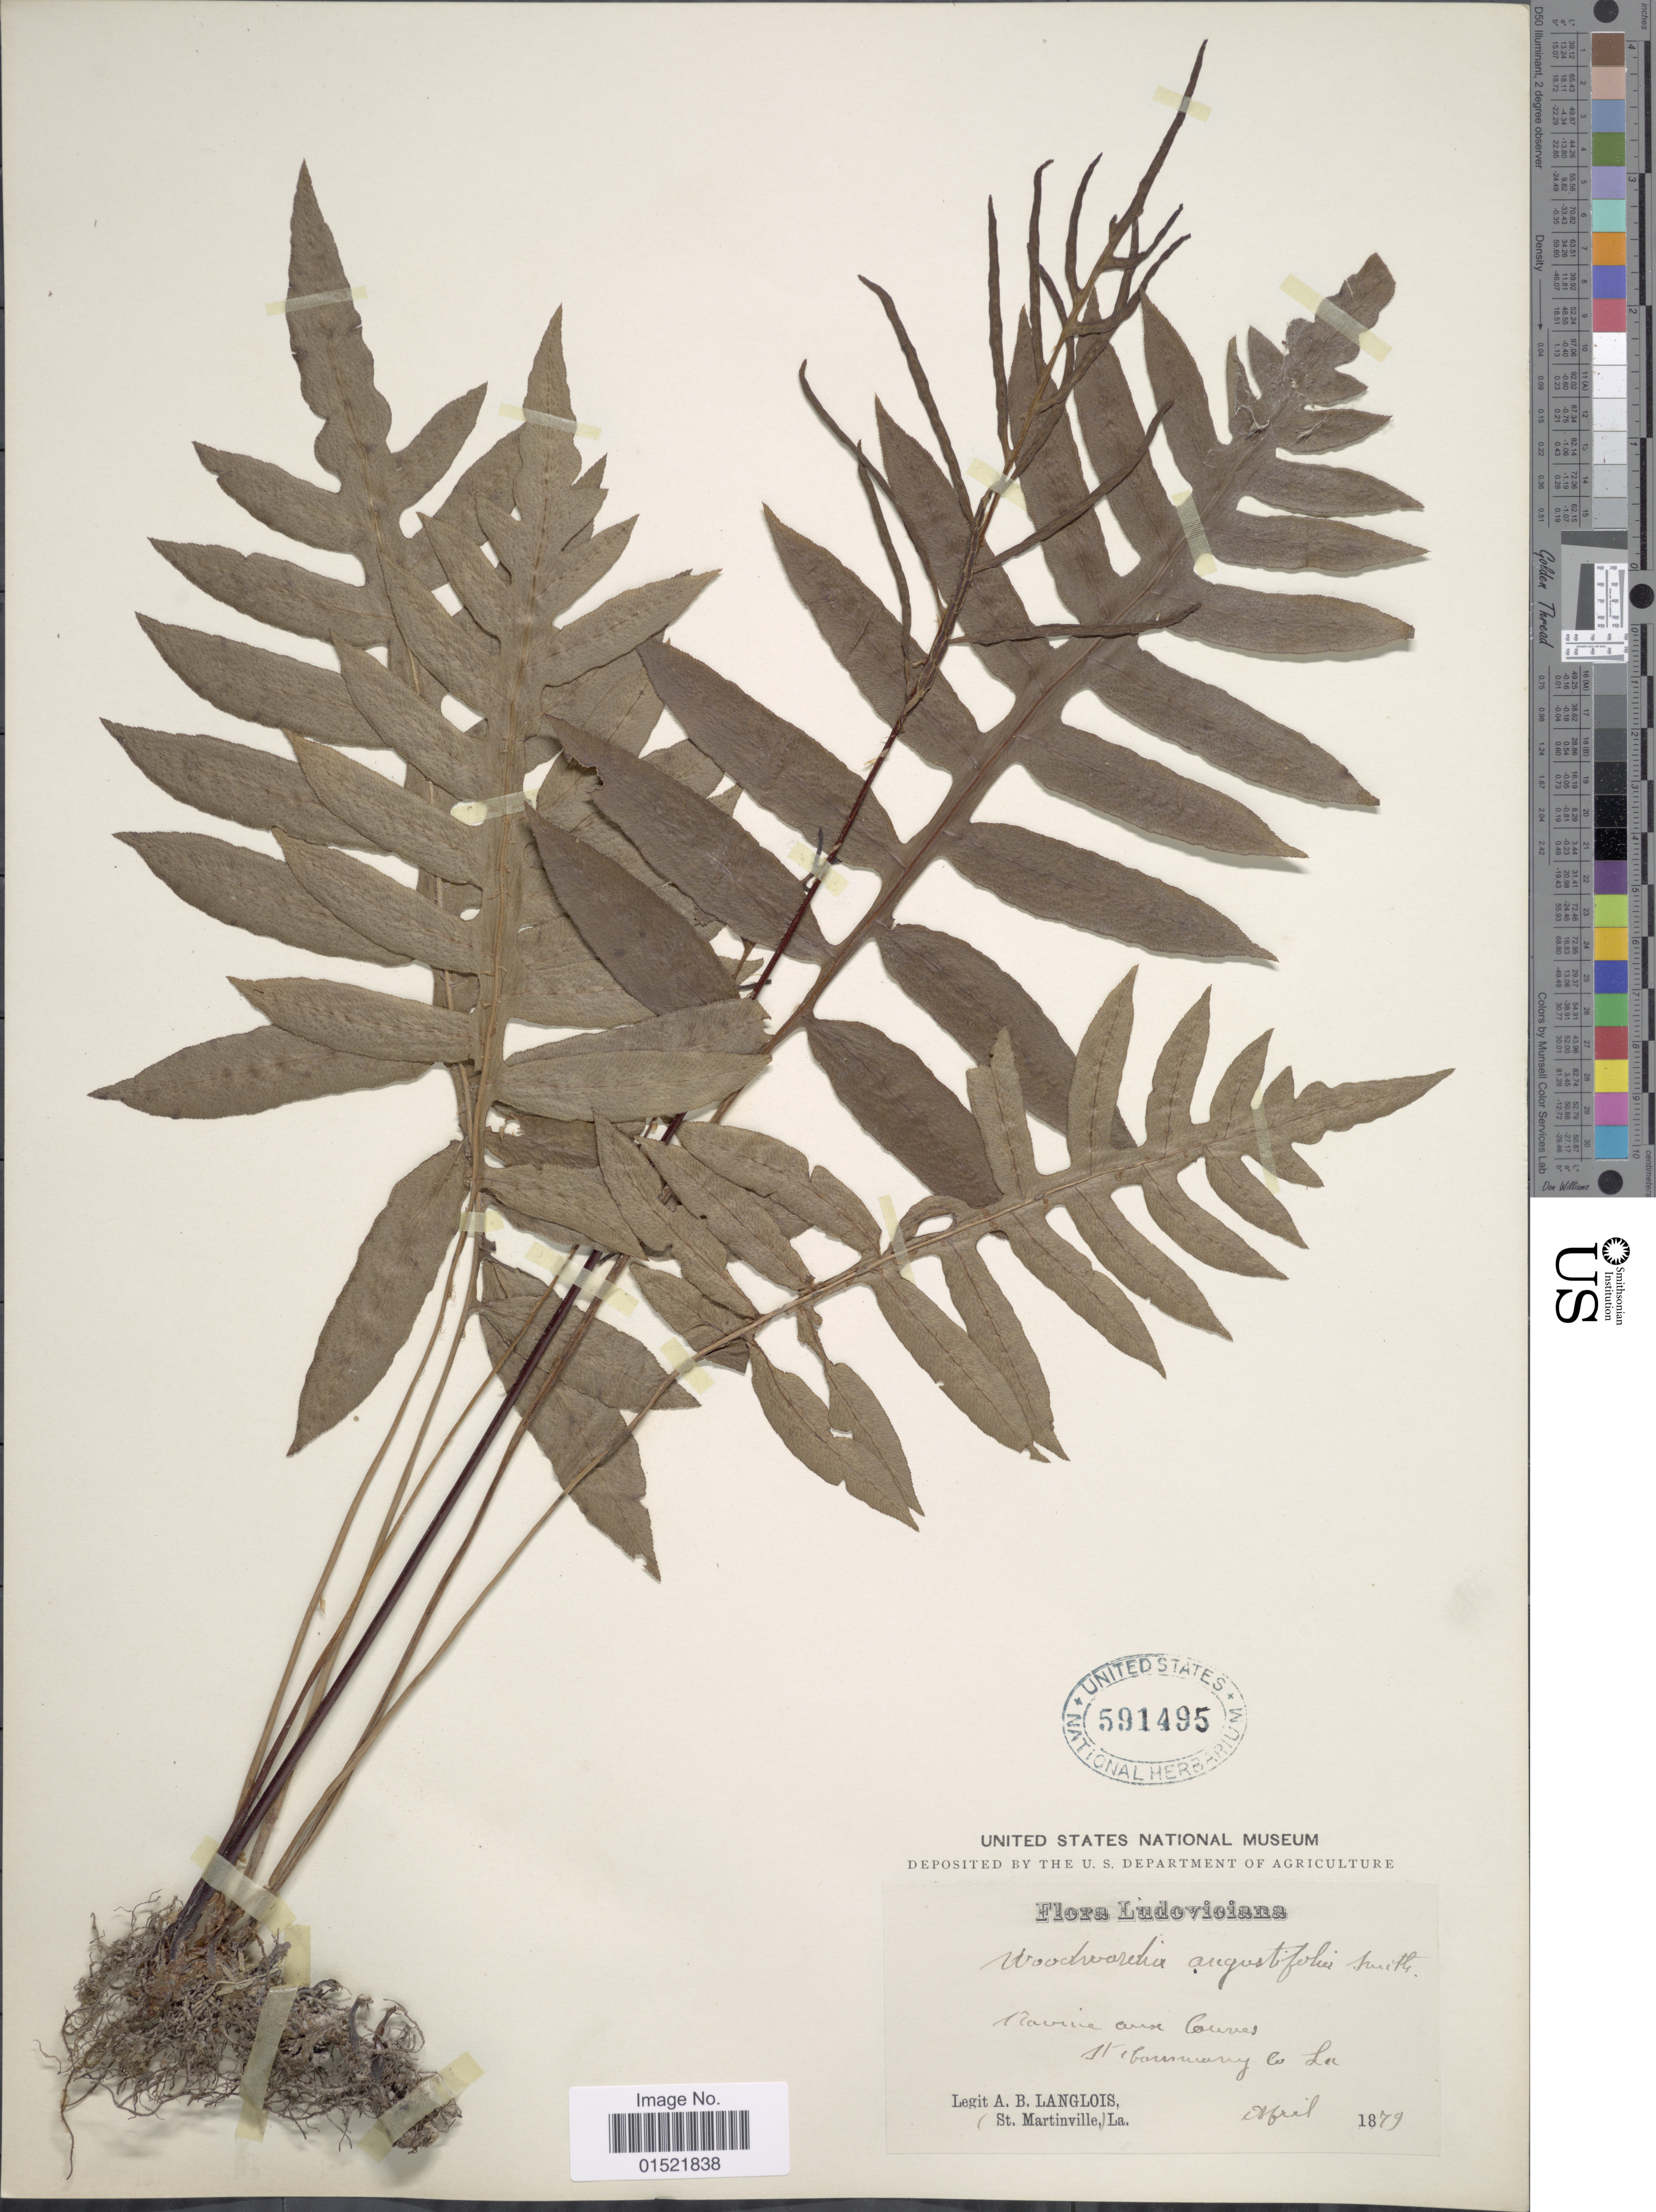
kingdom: Plantae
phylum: Tracheophyta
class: Polypodiopsida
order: Polypodiales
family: Blechnaceae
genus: Woodwardia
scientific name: Woodwardia areolata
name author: (L.) T. Moore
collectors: A. Langlois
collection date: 1879-04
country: United States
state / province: Louisiana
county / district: St. Tammany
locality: St. Tammany Co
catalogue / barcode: US 591495